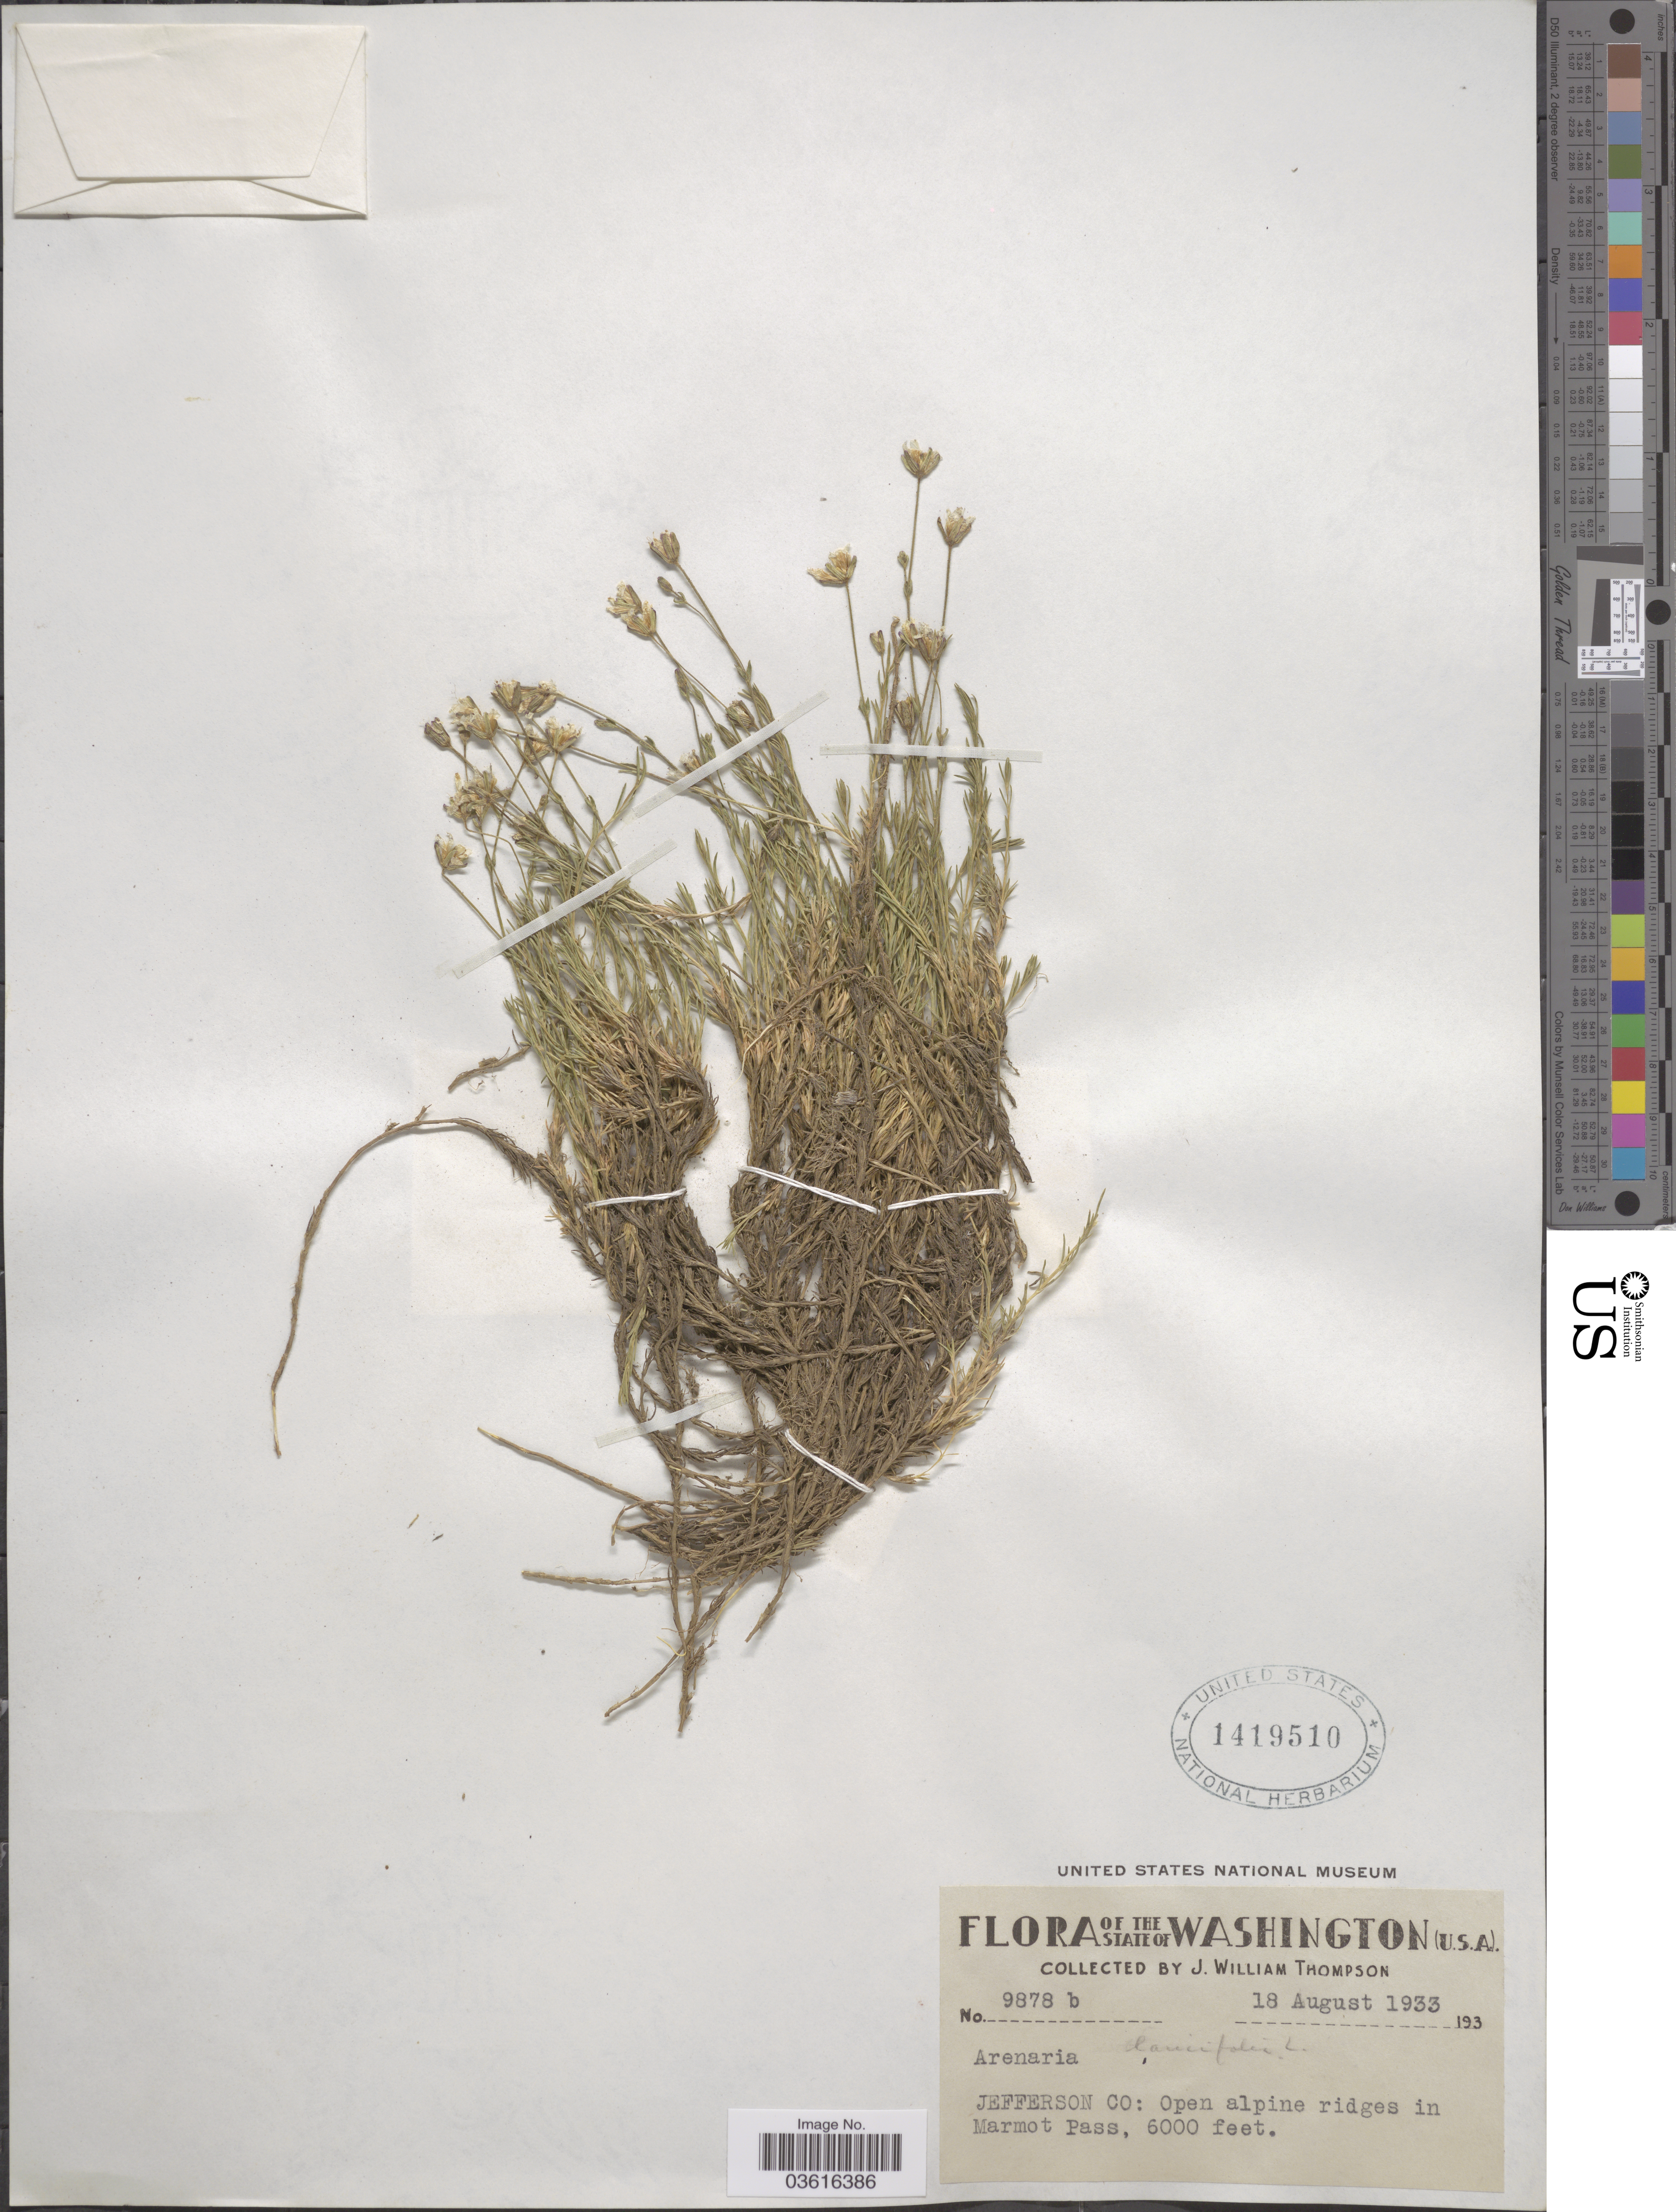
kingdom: Plantae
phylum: Tracheophyta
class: Magnoliopsida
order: Caryophyllales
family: Caryophyllaceae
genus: Cherleria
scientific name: Cherleria obtusiloba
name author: (Rydb.) A.J. Moore & Dillenb.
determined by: Strong, M. T., (US), Smithsonian Institution - National Museum of Natural History (UNITED STATES)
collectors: J. W. Thompson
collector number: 9878 b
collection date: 1933-08-18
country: United States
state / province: Washington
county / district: Jefferson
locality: Jefferson Co: Open alpine ridges in Marmot Pass.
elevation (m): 1829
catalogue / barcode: US 1419510